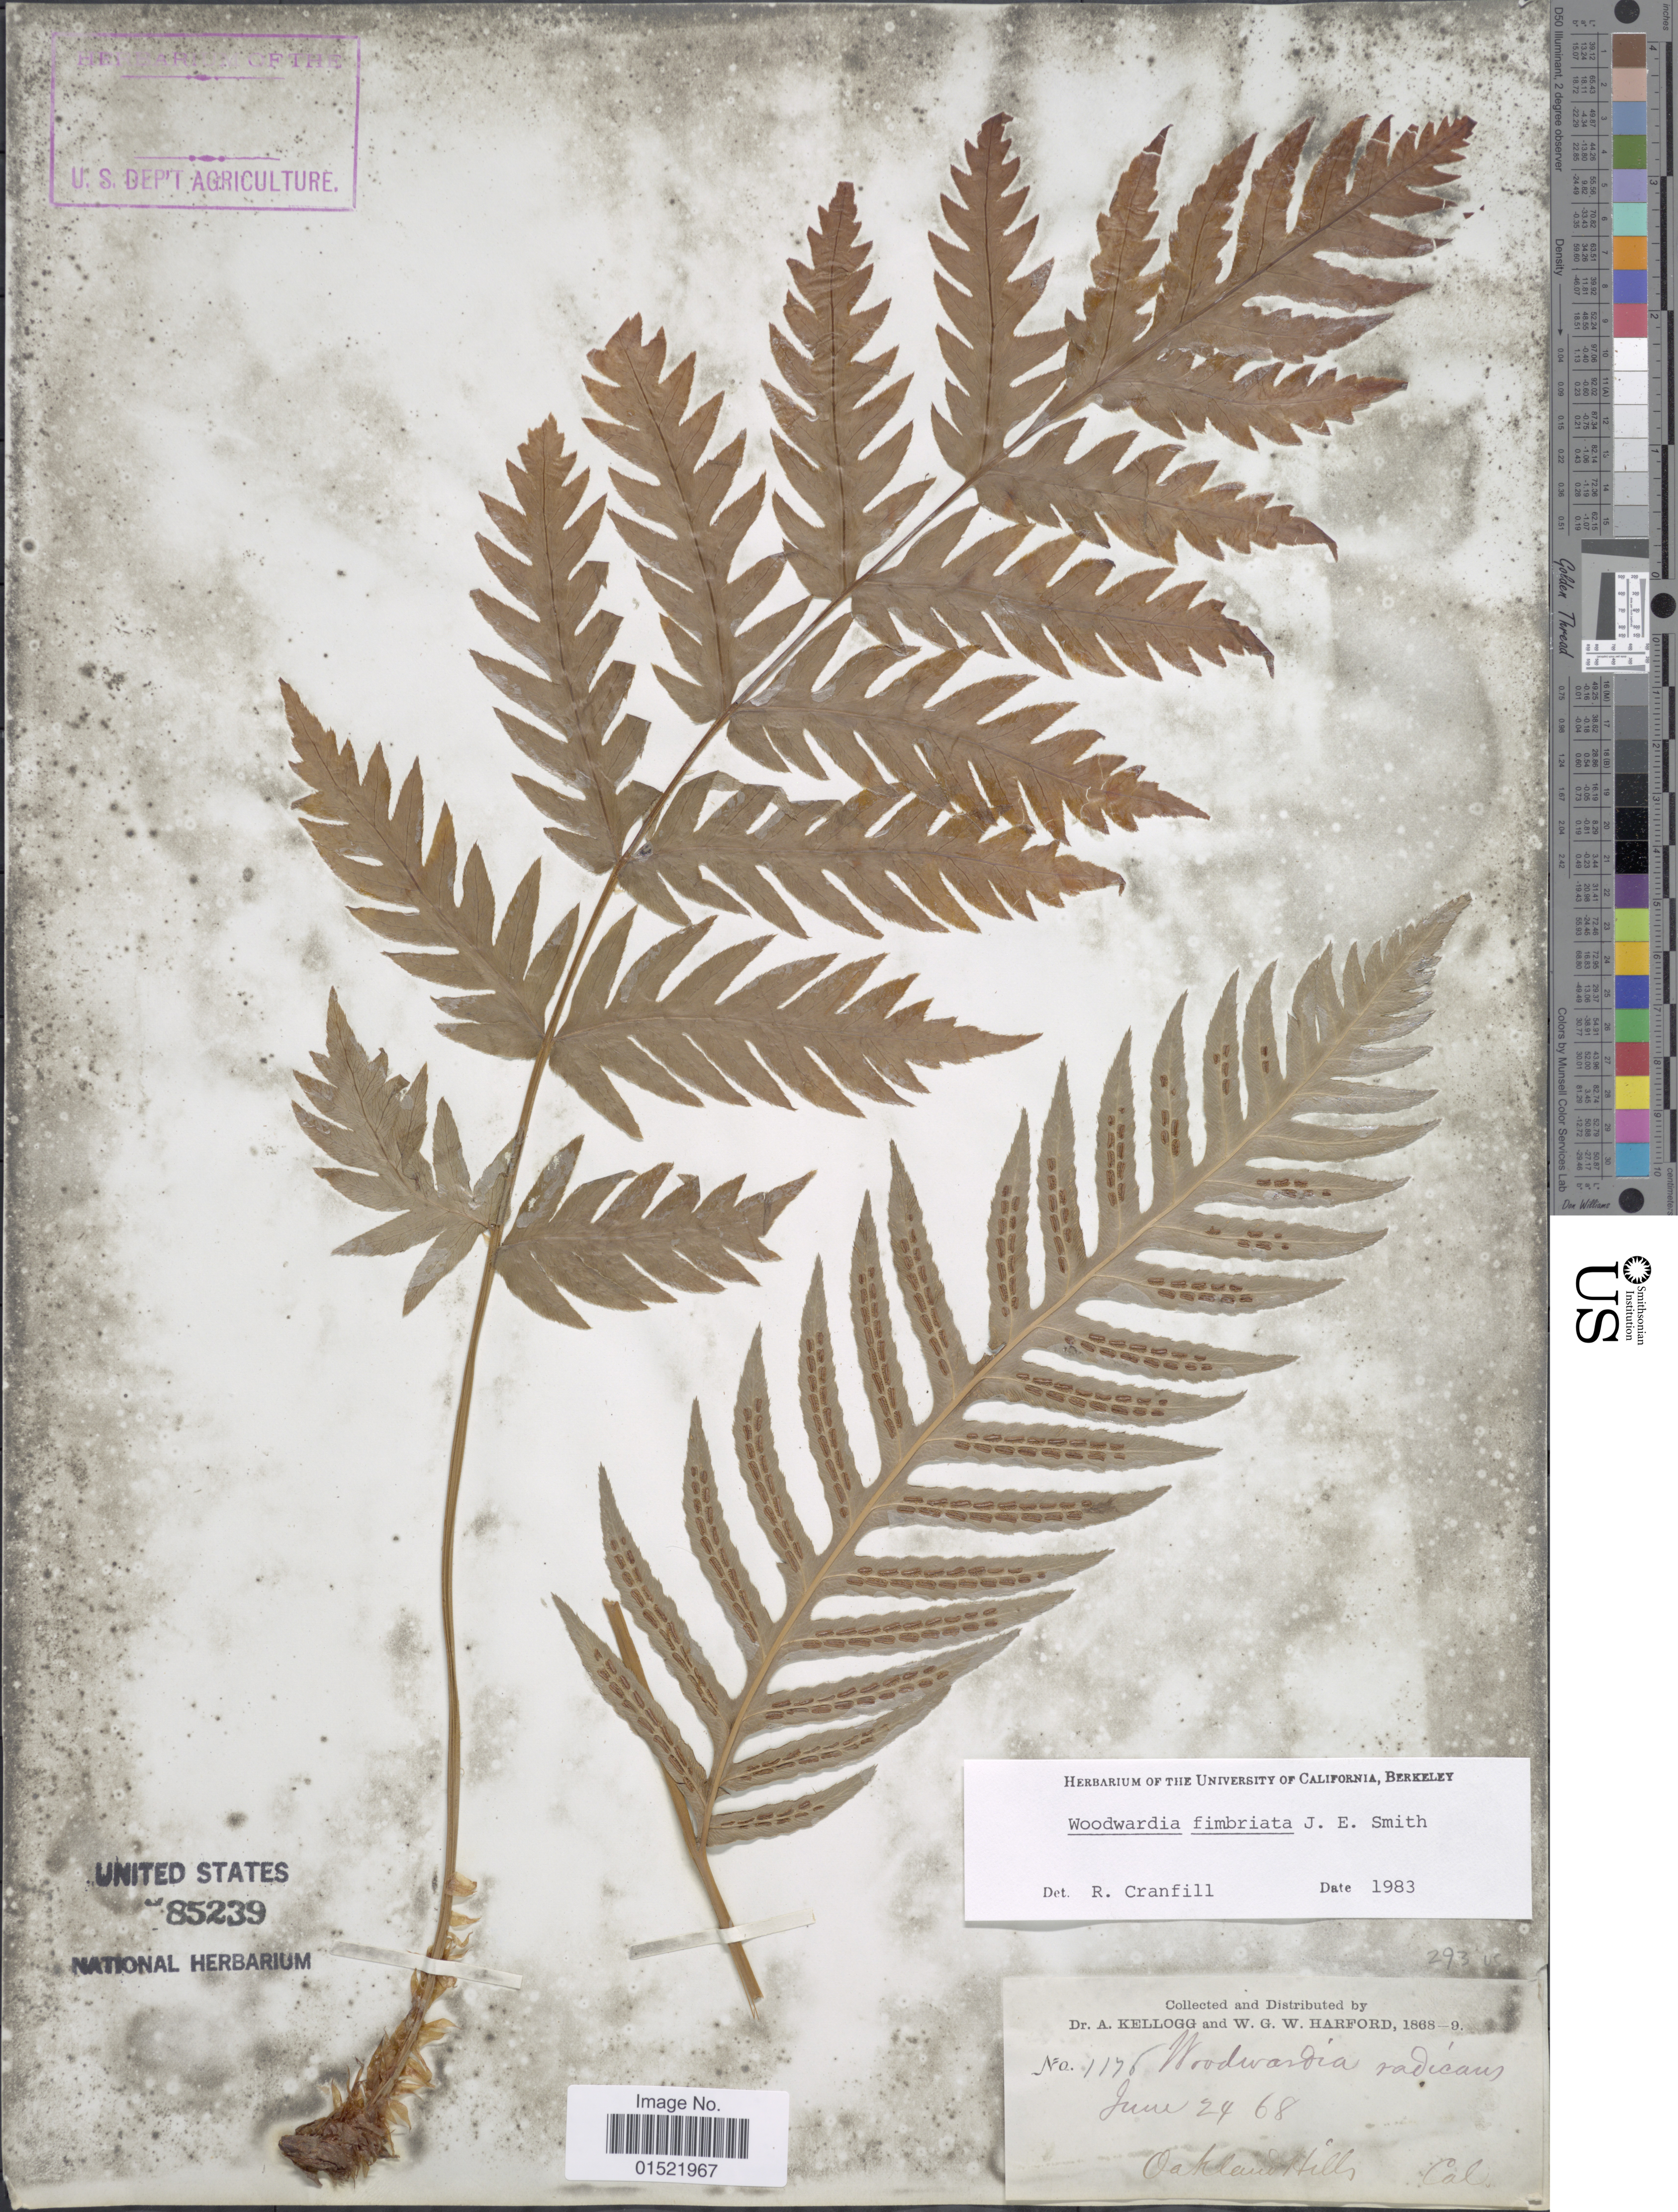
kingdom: Plantae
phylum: Tracheophyta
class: Polypodiopsida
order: Polypodiales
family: Blechnaceae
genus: Woodwardia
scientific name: Woodwardia fimbriata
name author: Sm.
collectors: A. Kellogg & W. G. W. Harford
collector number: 1176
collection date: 1868-06-24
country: United States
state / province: California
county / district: Alameda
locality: Oakland Hills, Cal.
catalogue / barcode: US 85239